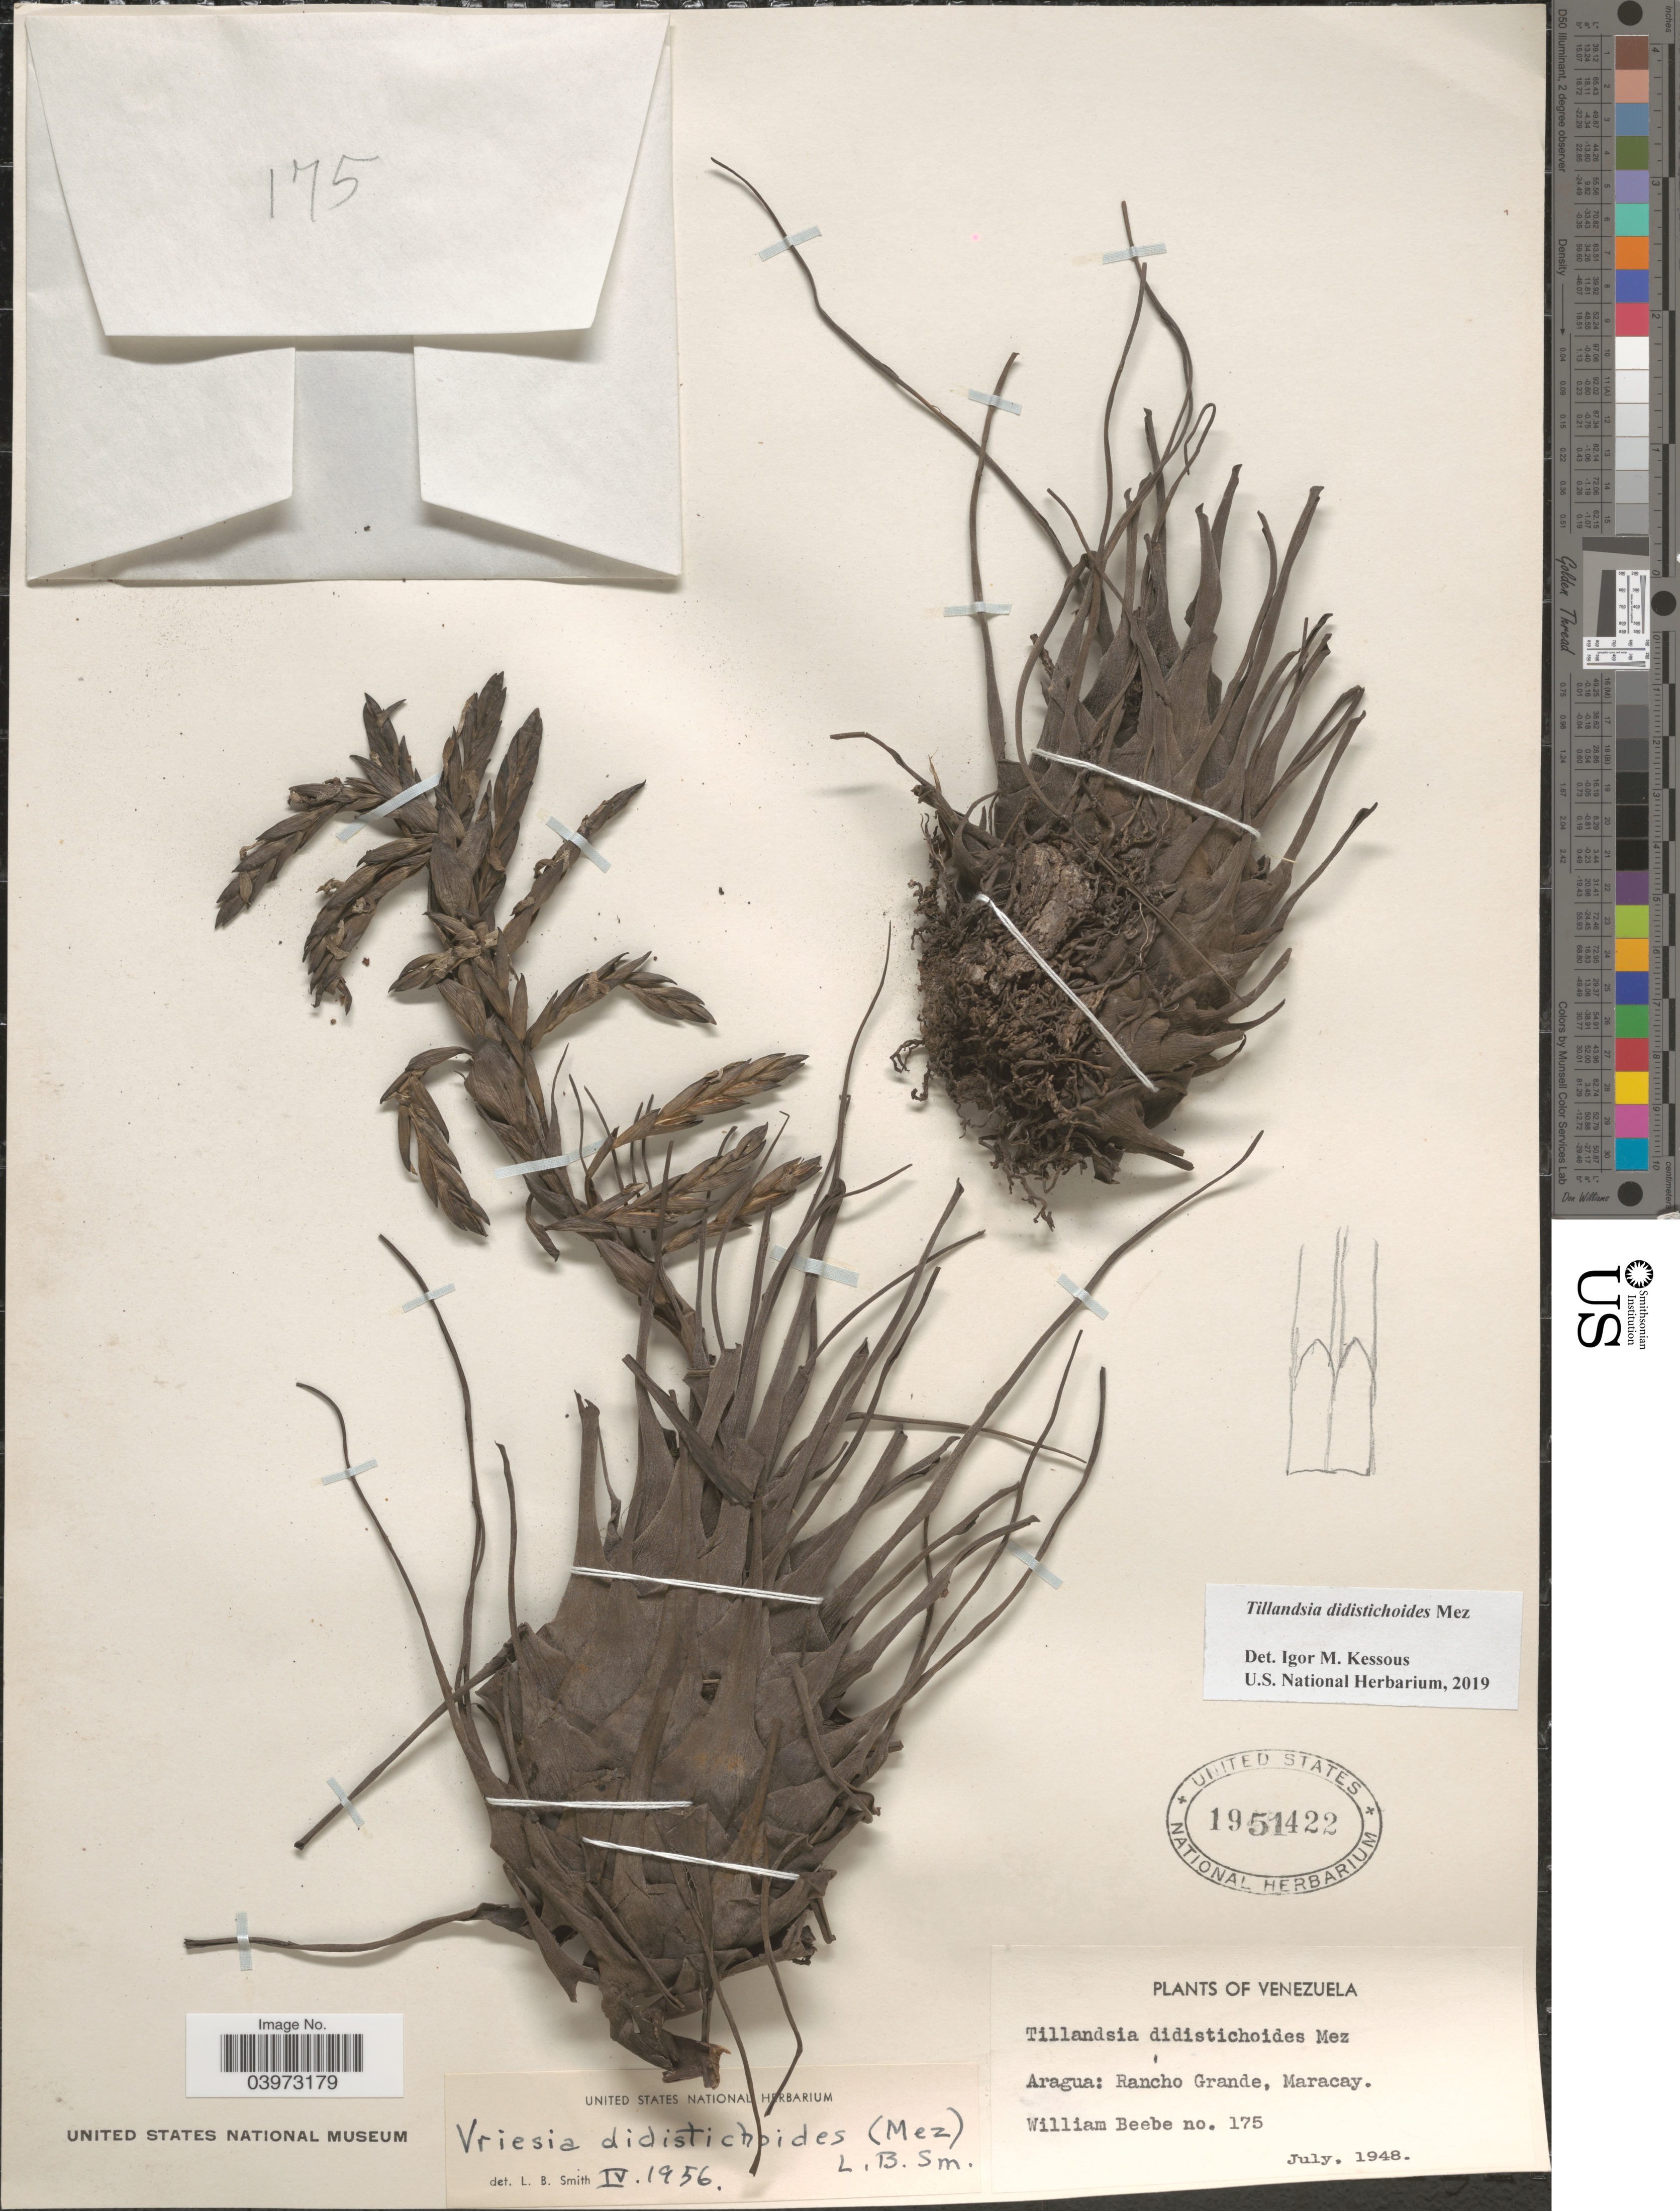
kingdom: Plantae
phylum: Tracheophyta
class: Liliopsida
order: Poales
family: Bromeliaceae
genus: Tillandsia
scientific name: Tillandsia didistichoides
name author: Mez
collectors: W. Beebe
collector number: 175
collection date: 1948-07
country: Venezuela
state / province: Aragua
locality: Rancho Grande, Maracay.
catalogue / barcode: US 1951422